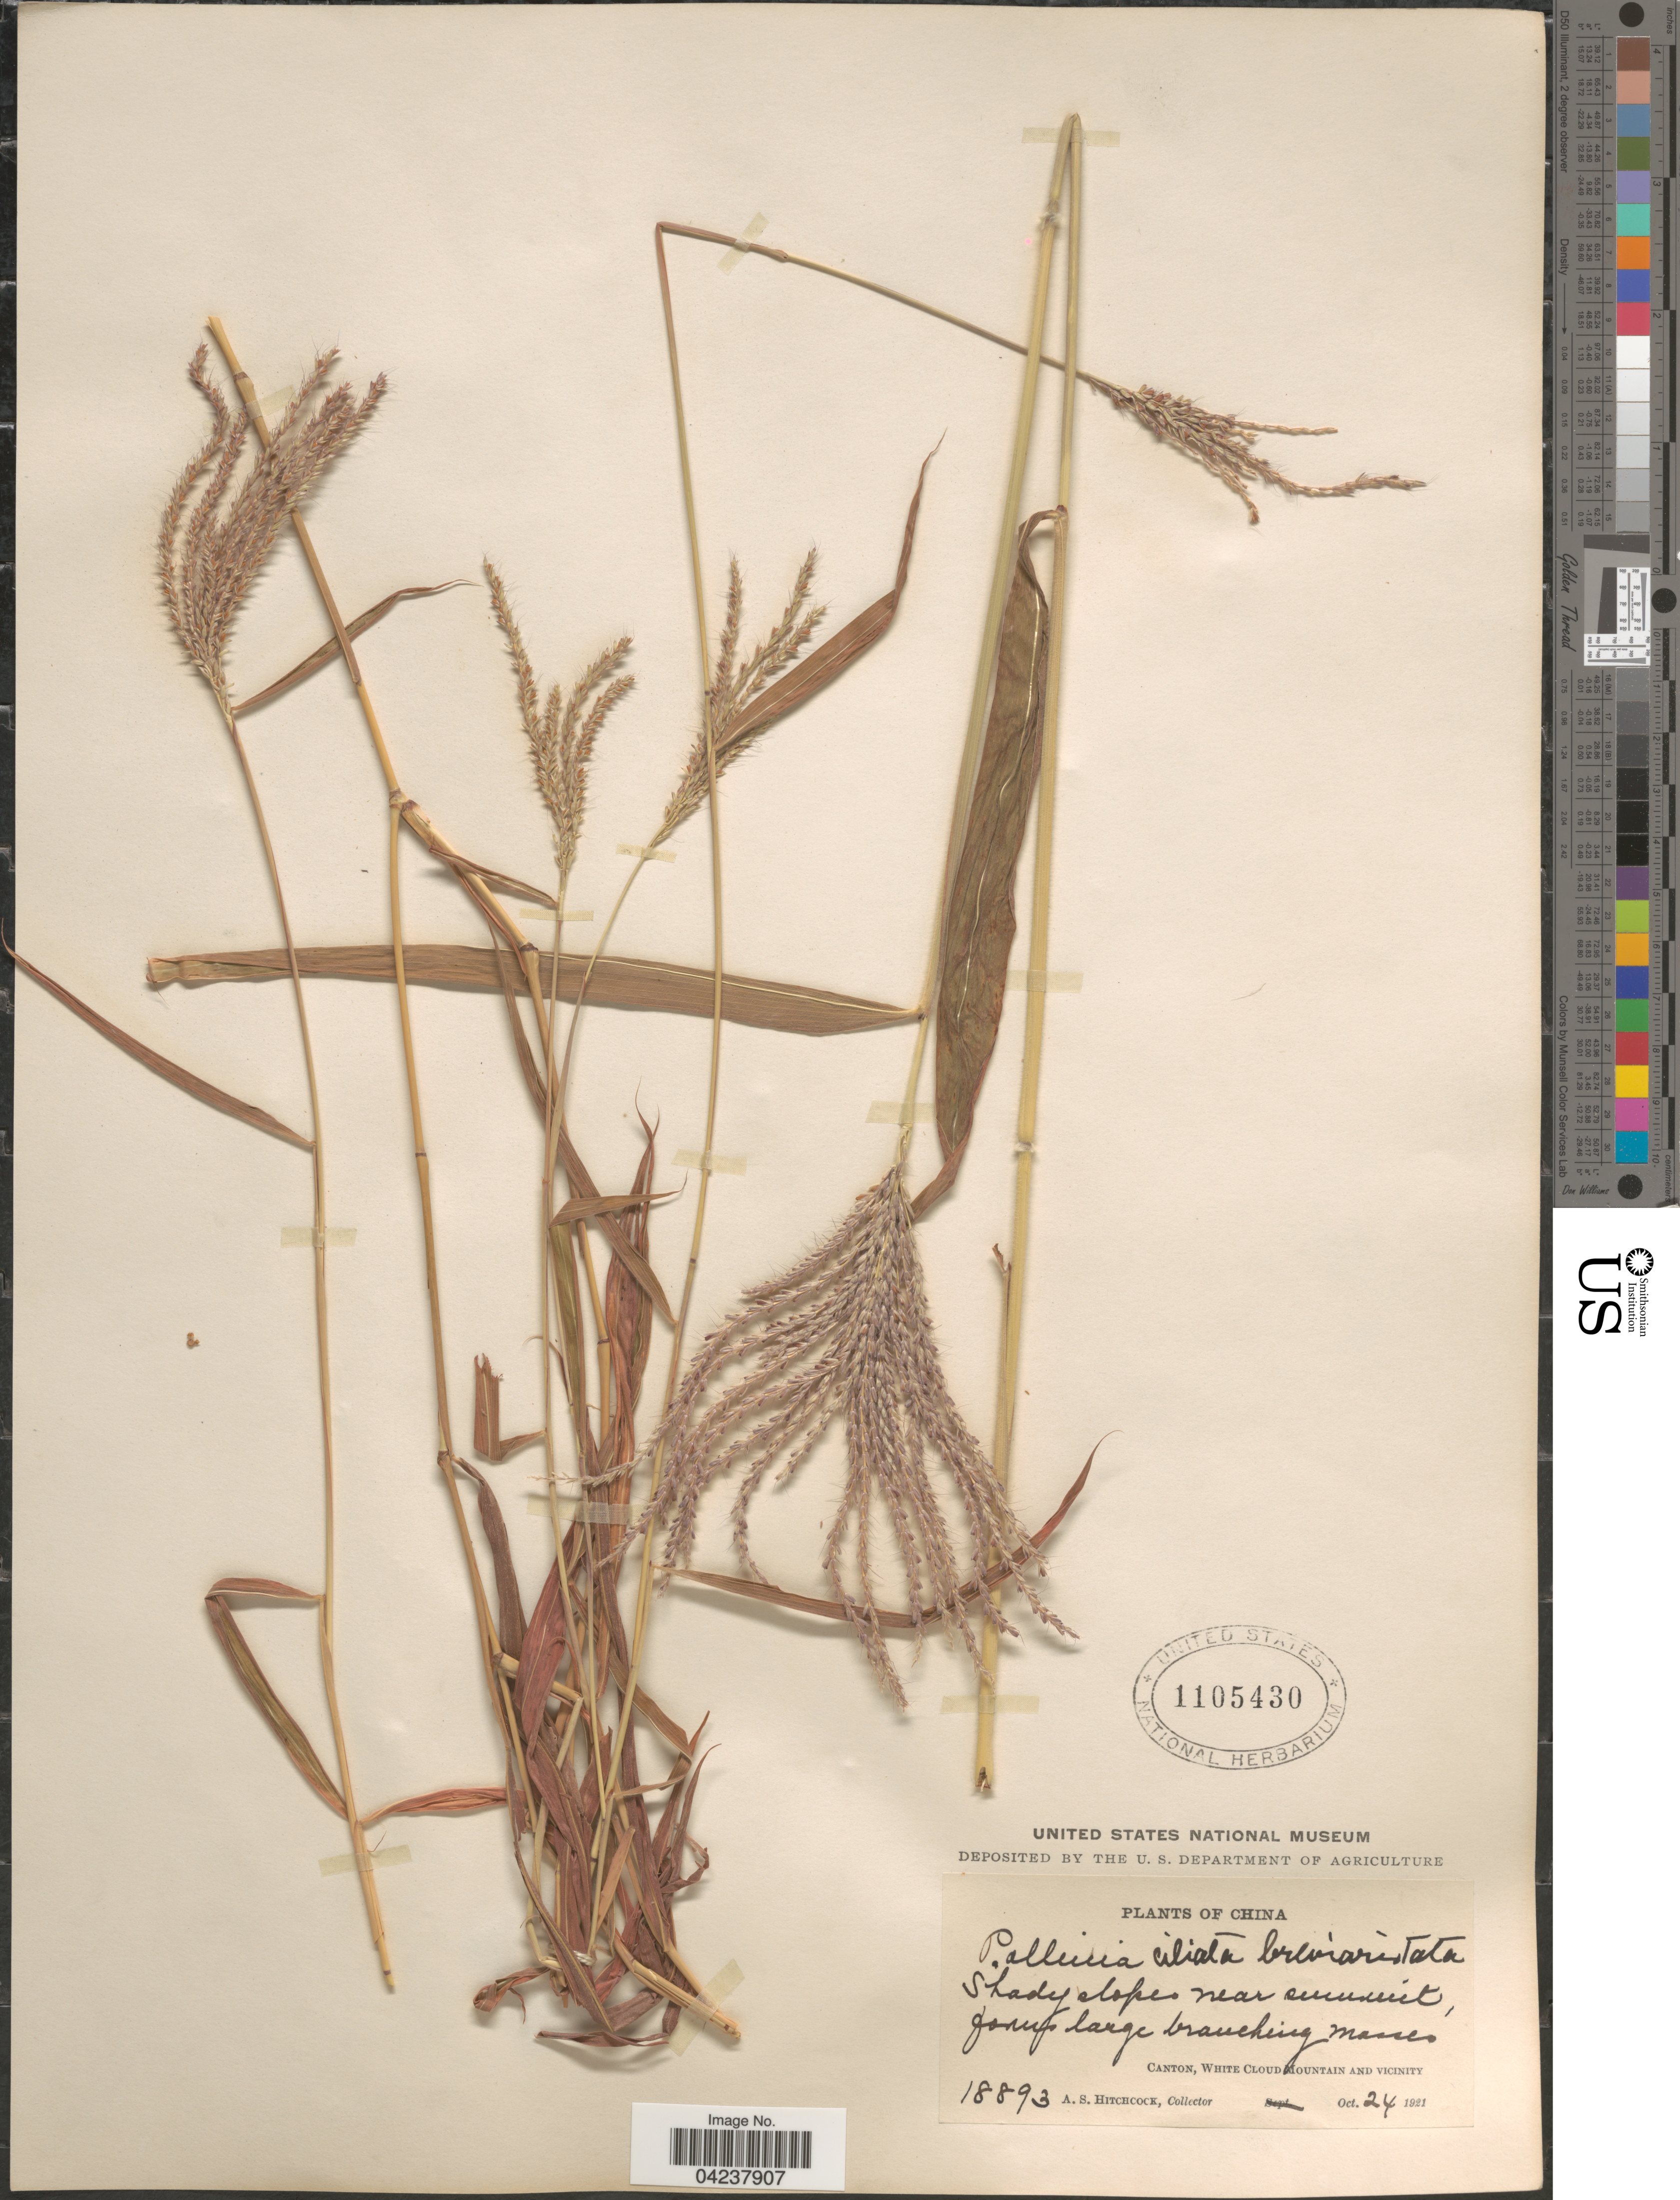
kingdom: Plantae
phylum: Tracheophyta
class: Liliopsida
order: Poales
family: Poaceae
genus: Microstegium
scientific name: Microstegium fasciculatum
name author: (L.) Henr.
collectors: A. S. Hitchcock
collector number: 18893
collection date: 1921-10-24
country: China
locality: Canton, White Cloud Mountain and vicinity.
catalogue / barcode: US 1105430